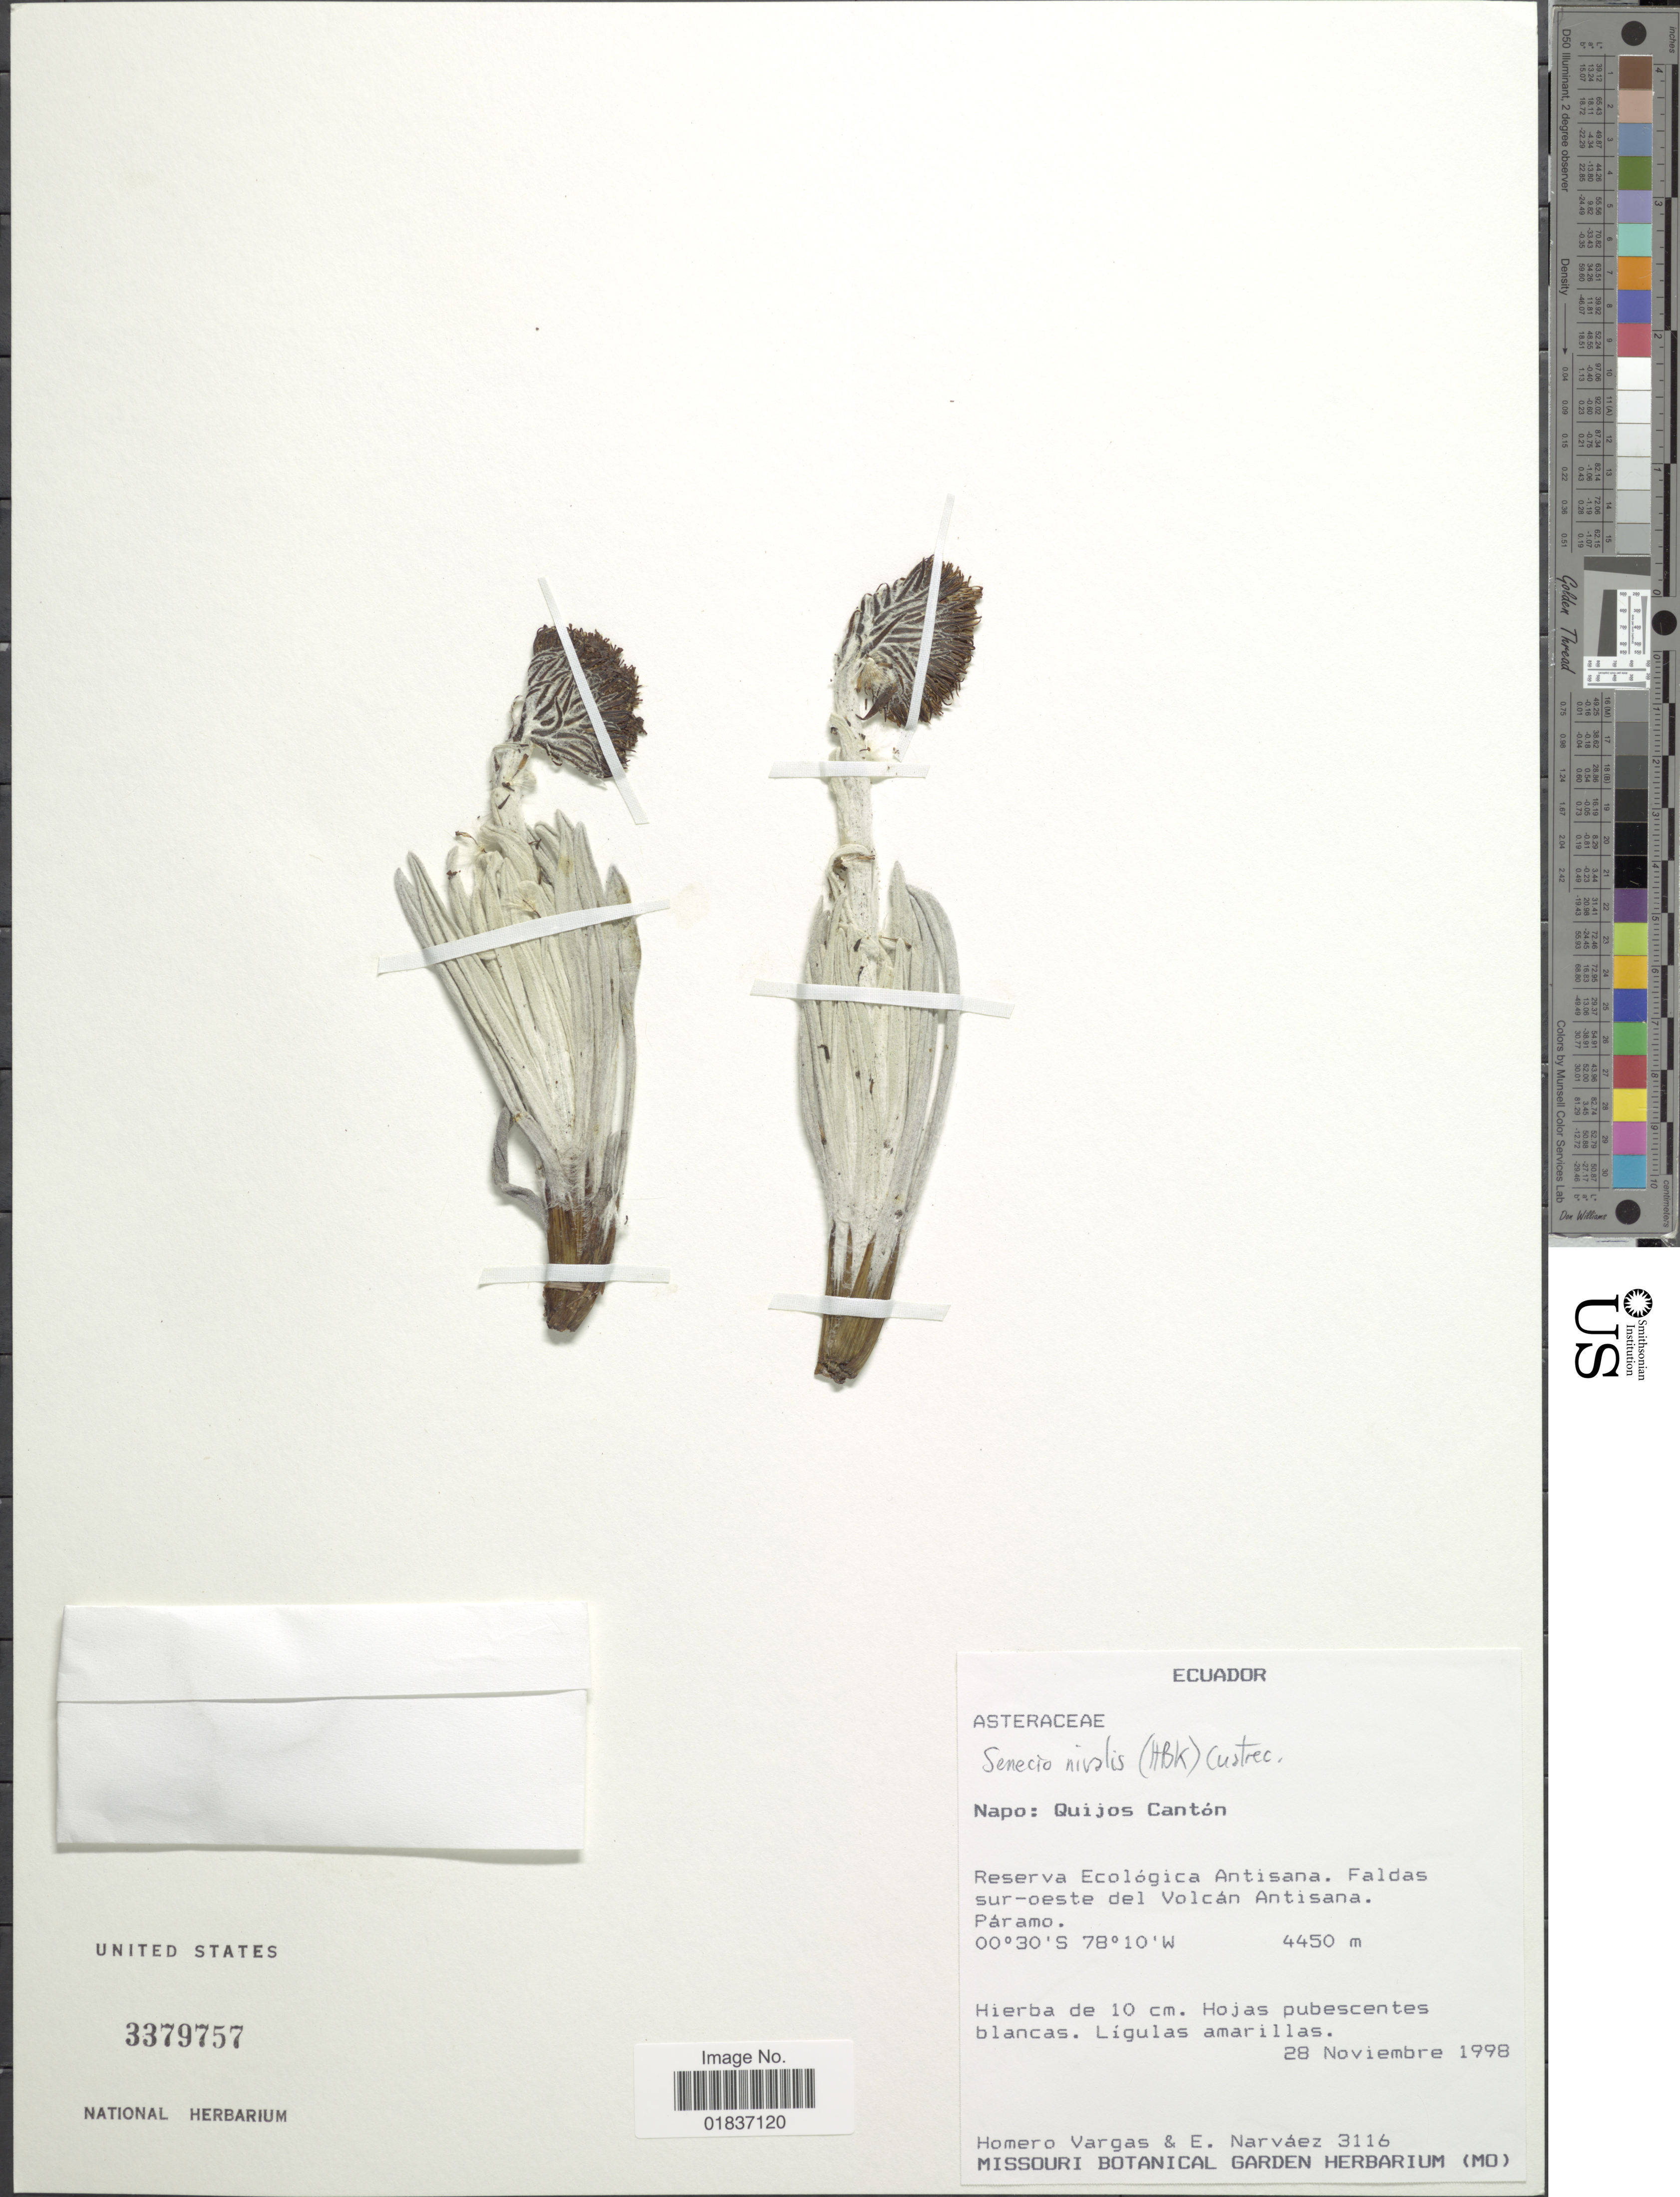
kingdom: Plantae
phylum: Tracheophyta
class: Magnoliopsida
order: Asterales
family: Asteraceae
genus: Senecio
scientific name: Senecio nivalis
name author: (Kunth) Cuatrec.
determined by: Salomon, Luciana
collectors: H. Vargas & E. Narváez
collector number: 3116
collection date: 1998-11-28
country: Ecuador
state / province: Napo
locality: Napo: Quijos Canton. Reserva Ecologica Antisana. Faldas occidentales del Volcan Antisana.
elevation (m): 4450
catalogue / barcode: US 3379757